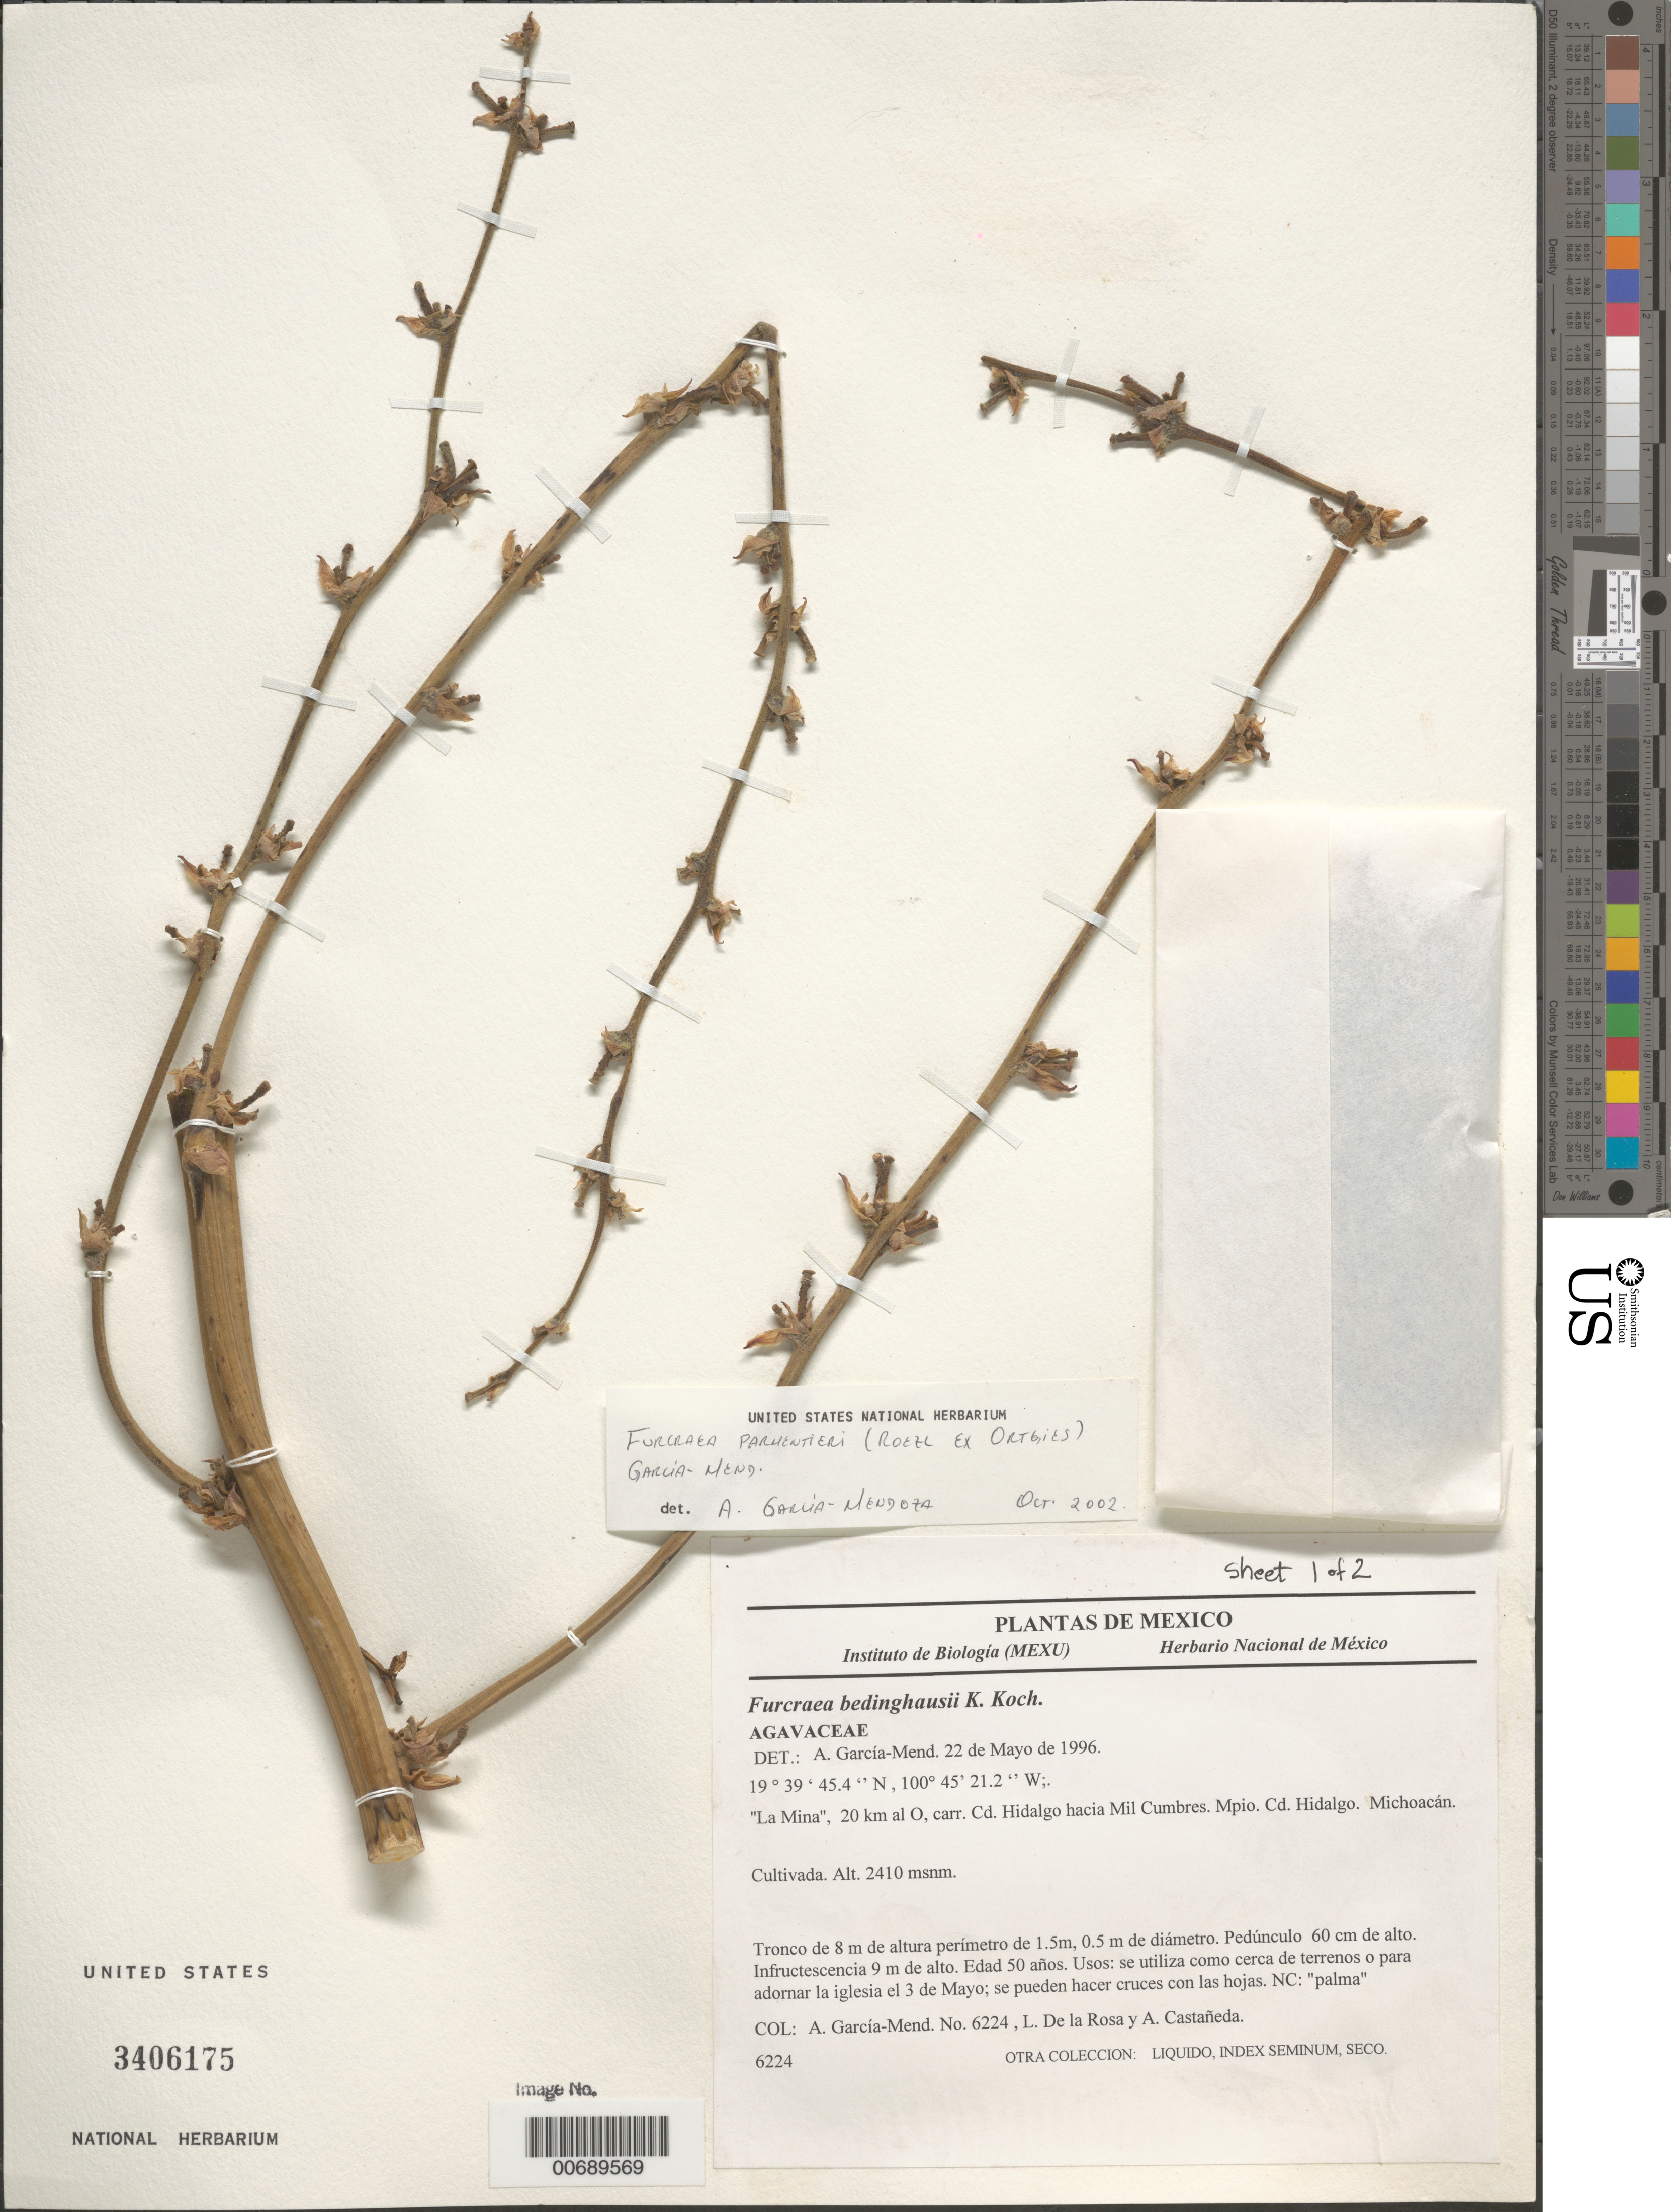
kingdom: Plantae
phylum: Tracheophyta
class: Liliopsida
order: Asparagales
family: Asparagaceae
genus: Furcraea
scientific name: Furcraea parmentieri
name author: (Roezl) García-Mend.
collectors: A. García-Mendoza, L. de la Rosa & A. Castañeda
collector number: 6224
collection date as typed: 03 May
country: Mexico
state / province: Michoacán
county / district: Hidalgo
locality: Hidalgo hacia Mil Cumbres.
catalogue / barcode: US 3406175